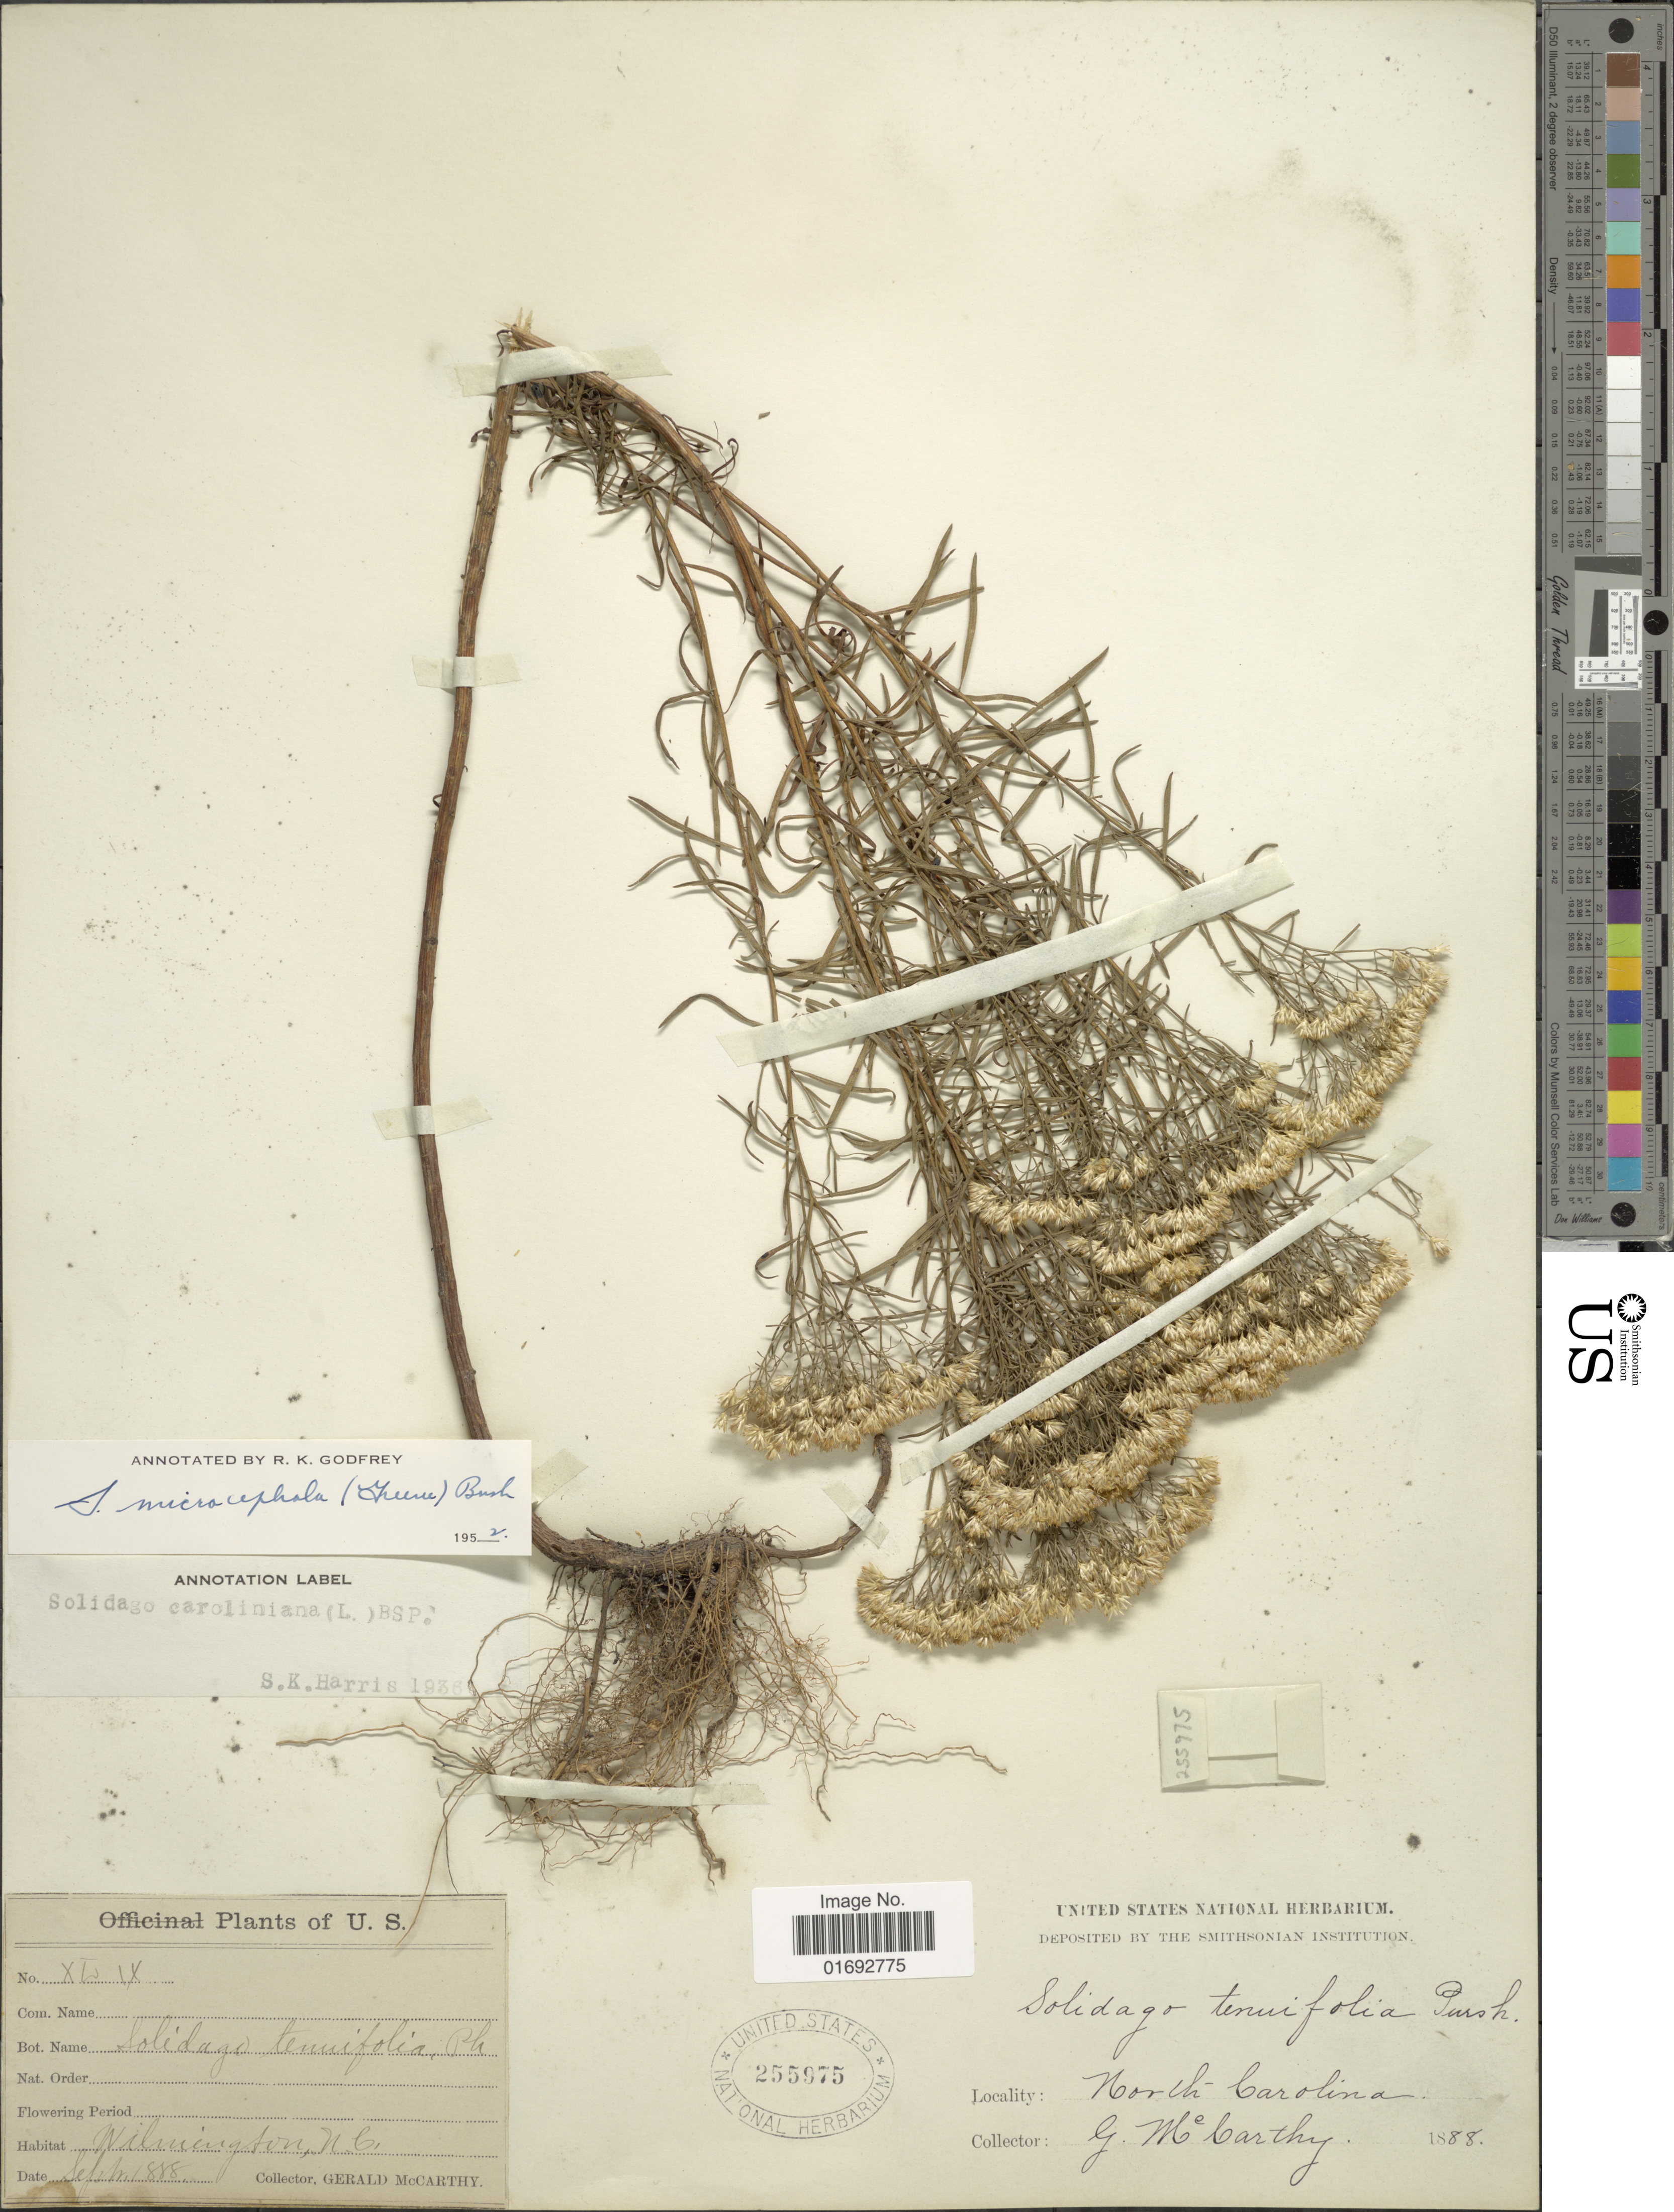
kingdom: Plantae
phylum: Tracheophyta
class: Magnoliopsida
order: Asterales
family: Asteraceae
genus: Euthamia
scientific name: Euthamia tenuifolia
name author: (Pursh) Nutt.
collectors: G. McCarthy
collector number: XL/1X*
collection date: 1888-09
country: United States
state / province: North Carolina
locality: Wilmington, N. C.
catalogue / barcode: US 255975